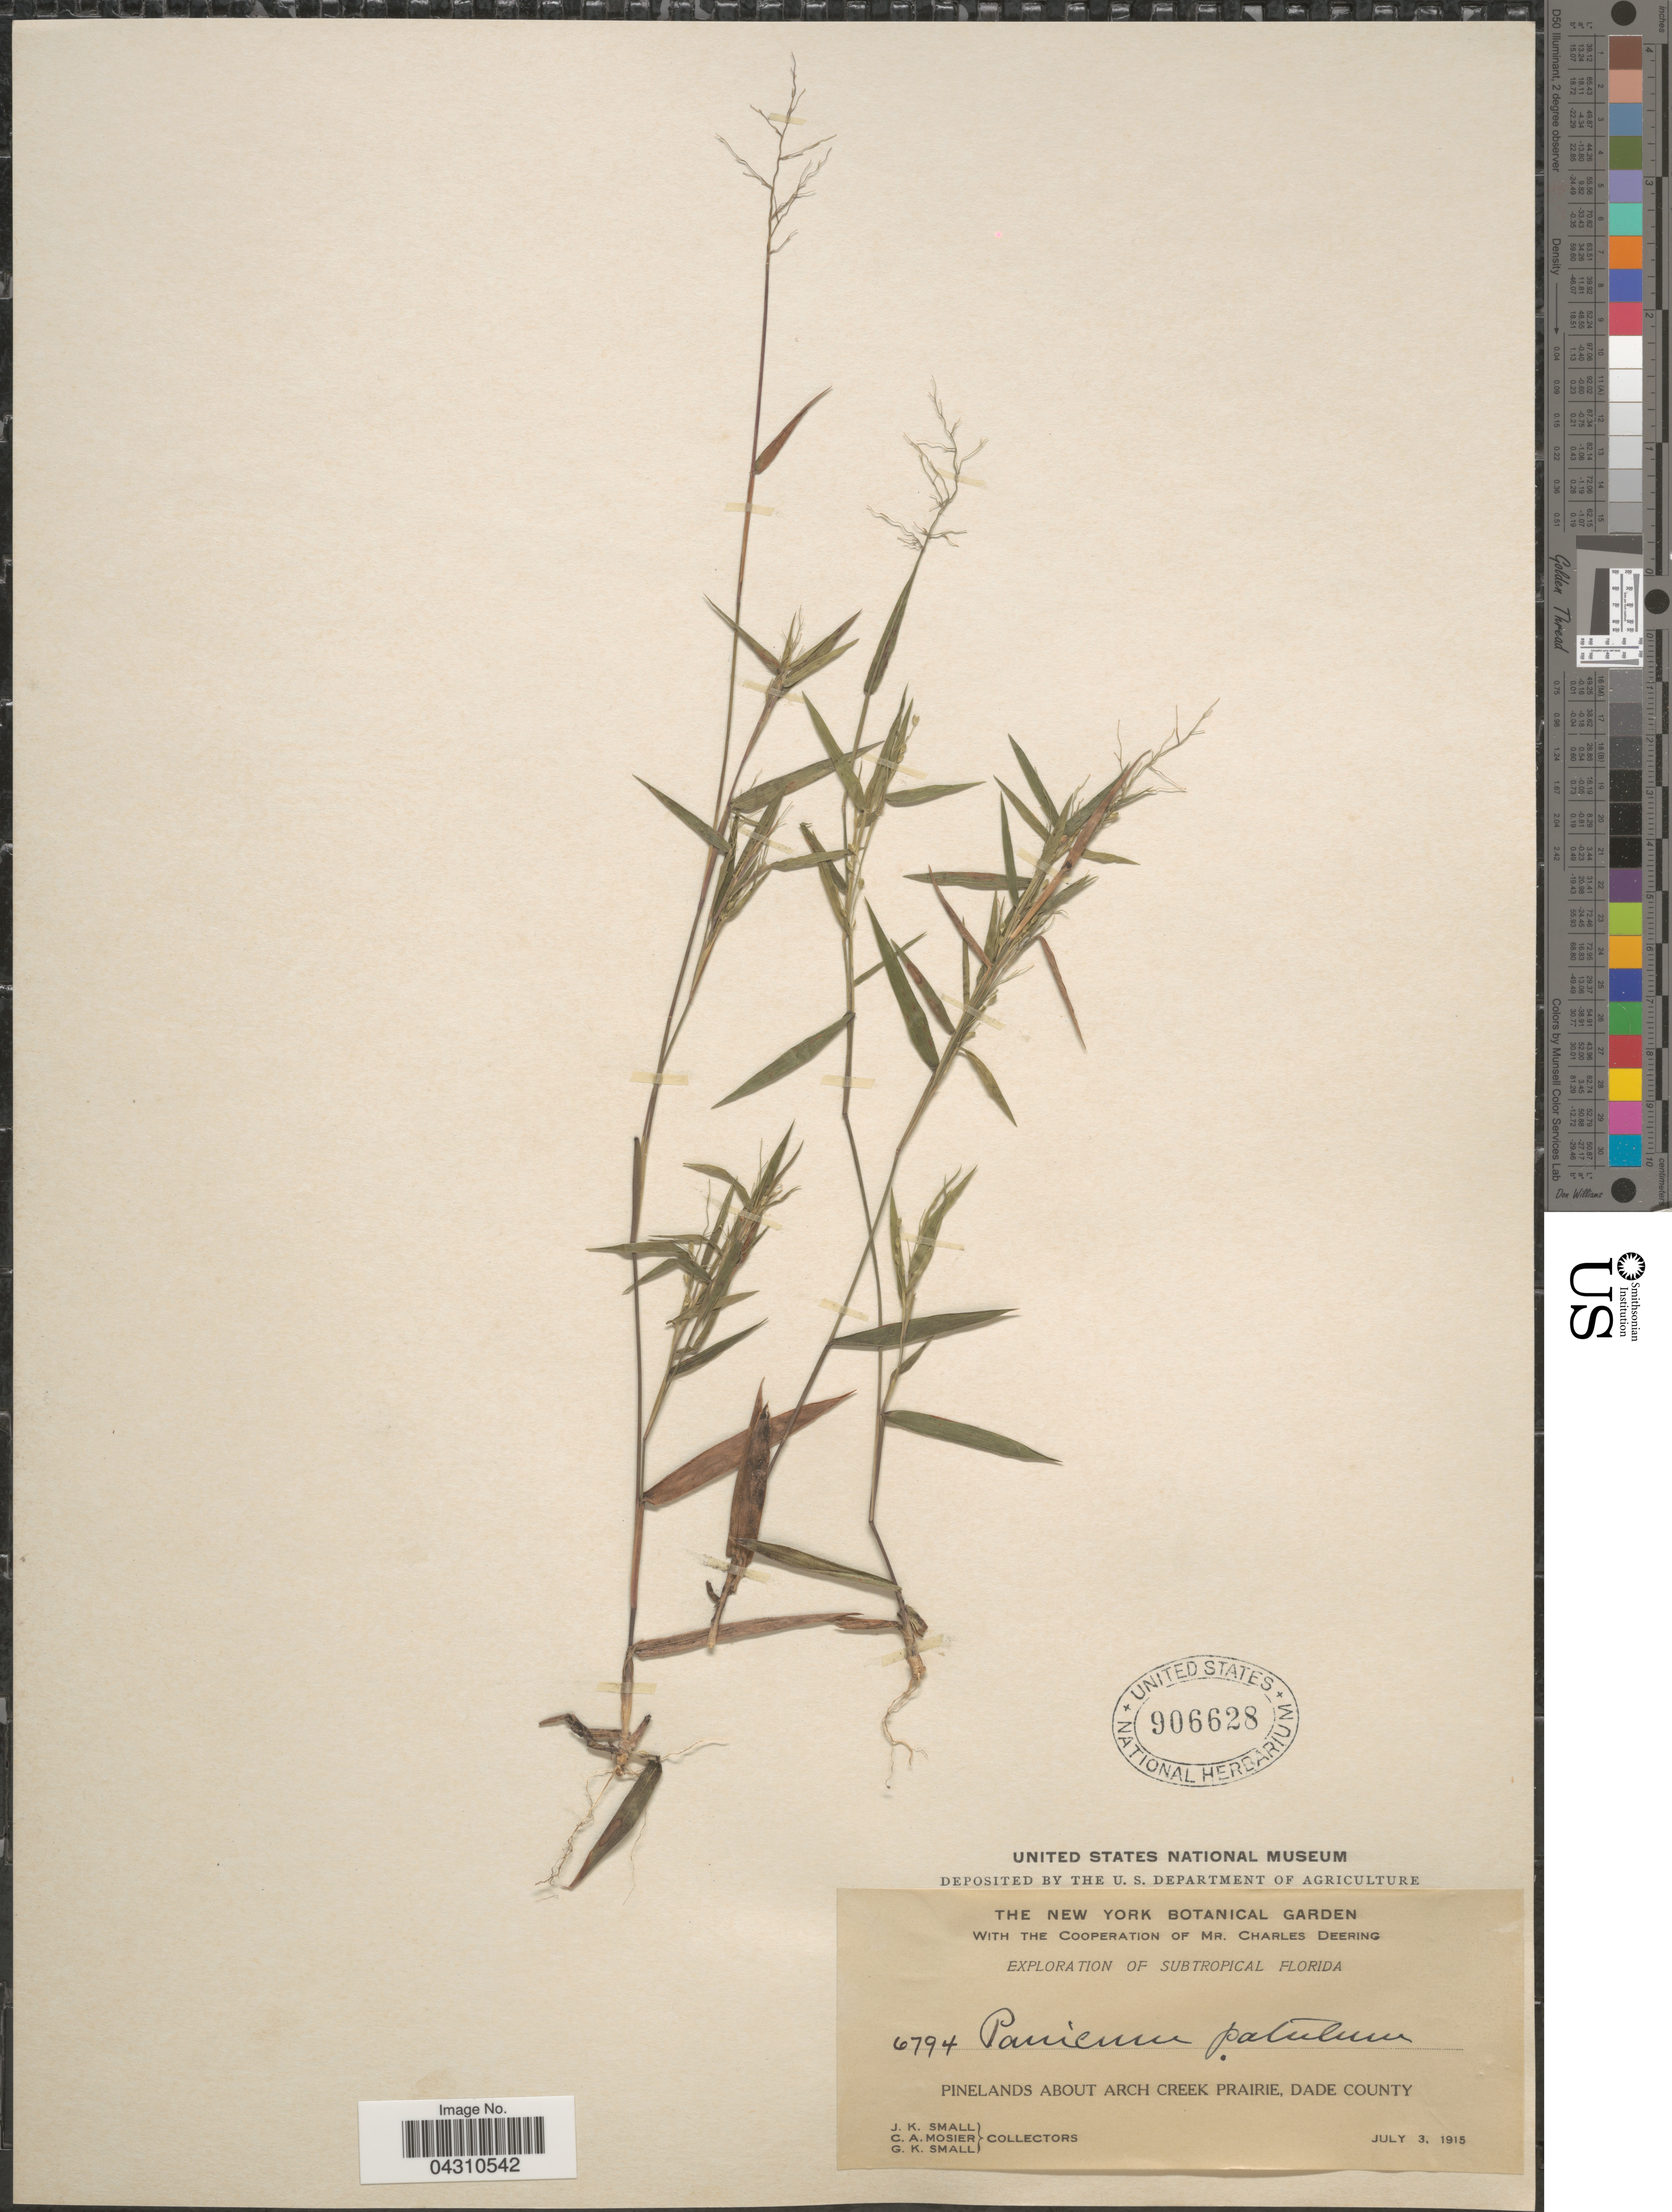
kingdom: Plantae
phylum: Tracheophyta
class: Liliopsida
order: Poales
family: Poaceae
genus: Dichanthelium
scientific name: Dichanthelium portoricense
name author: (Desv. ex Ham.) B.F. Hansen & Wunderlin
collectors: J. K. Small, C. A. Mosier & G. K. Small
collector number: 6794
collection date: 1915-07-03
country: United States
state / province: Florida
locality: Exploration of Subtropical Florida. Pinelands about Arch Creek Prairie, Dade County.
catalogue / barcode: US 906628